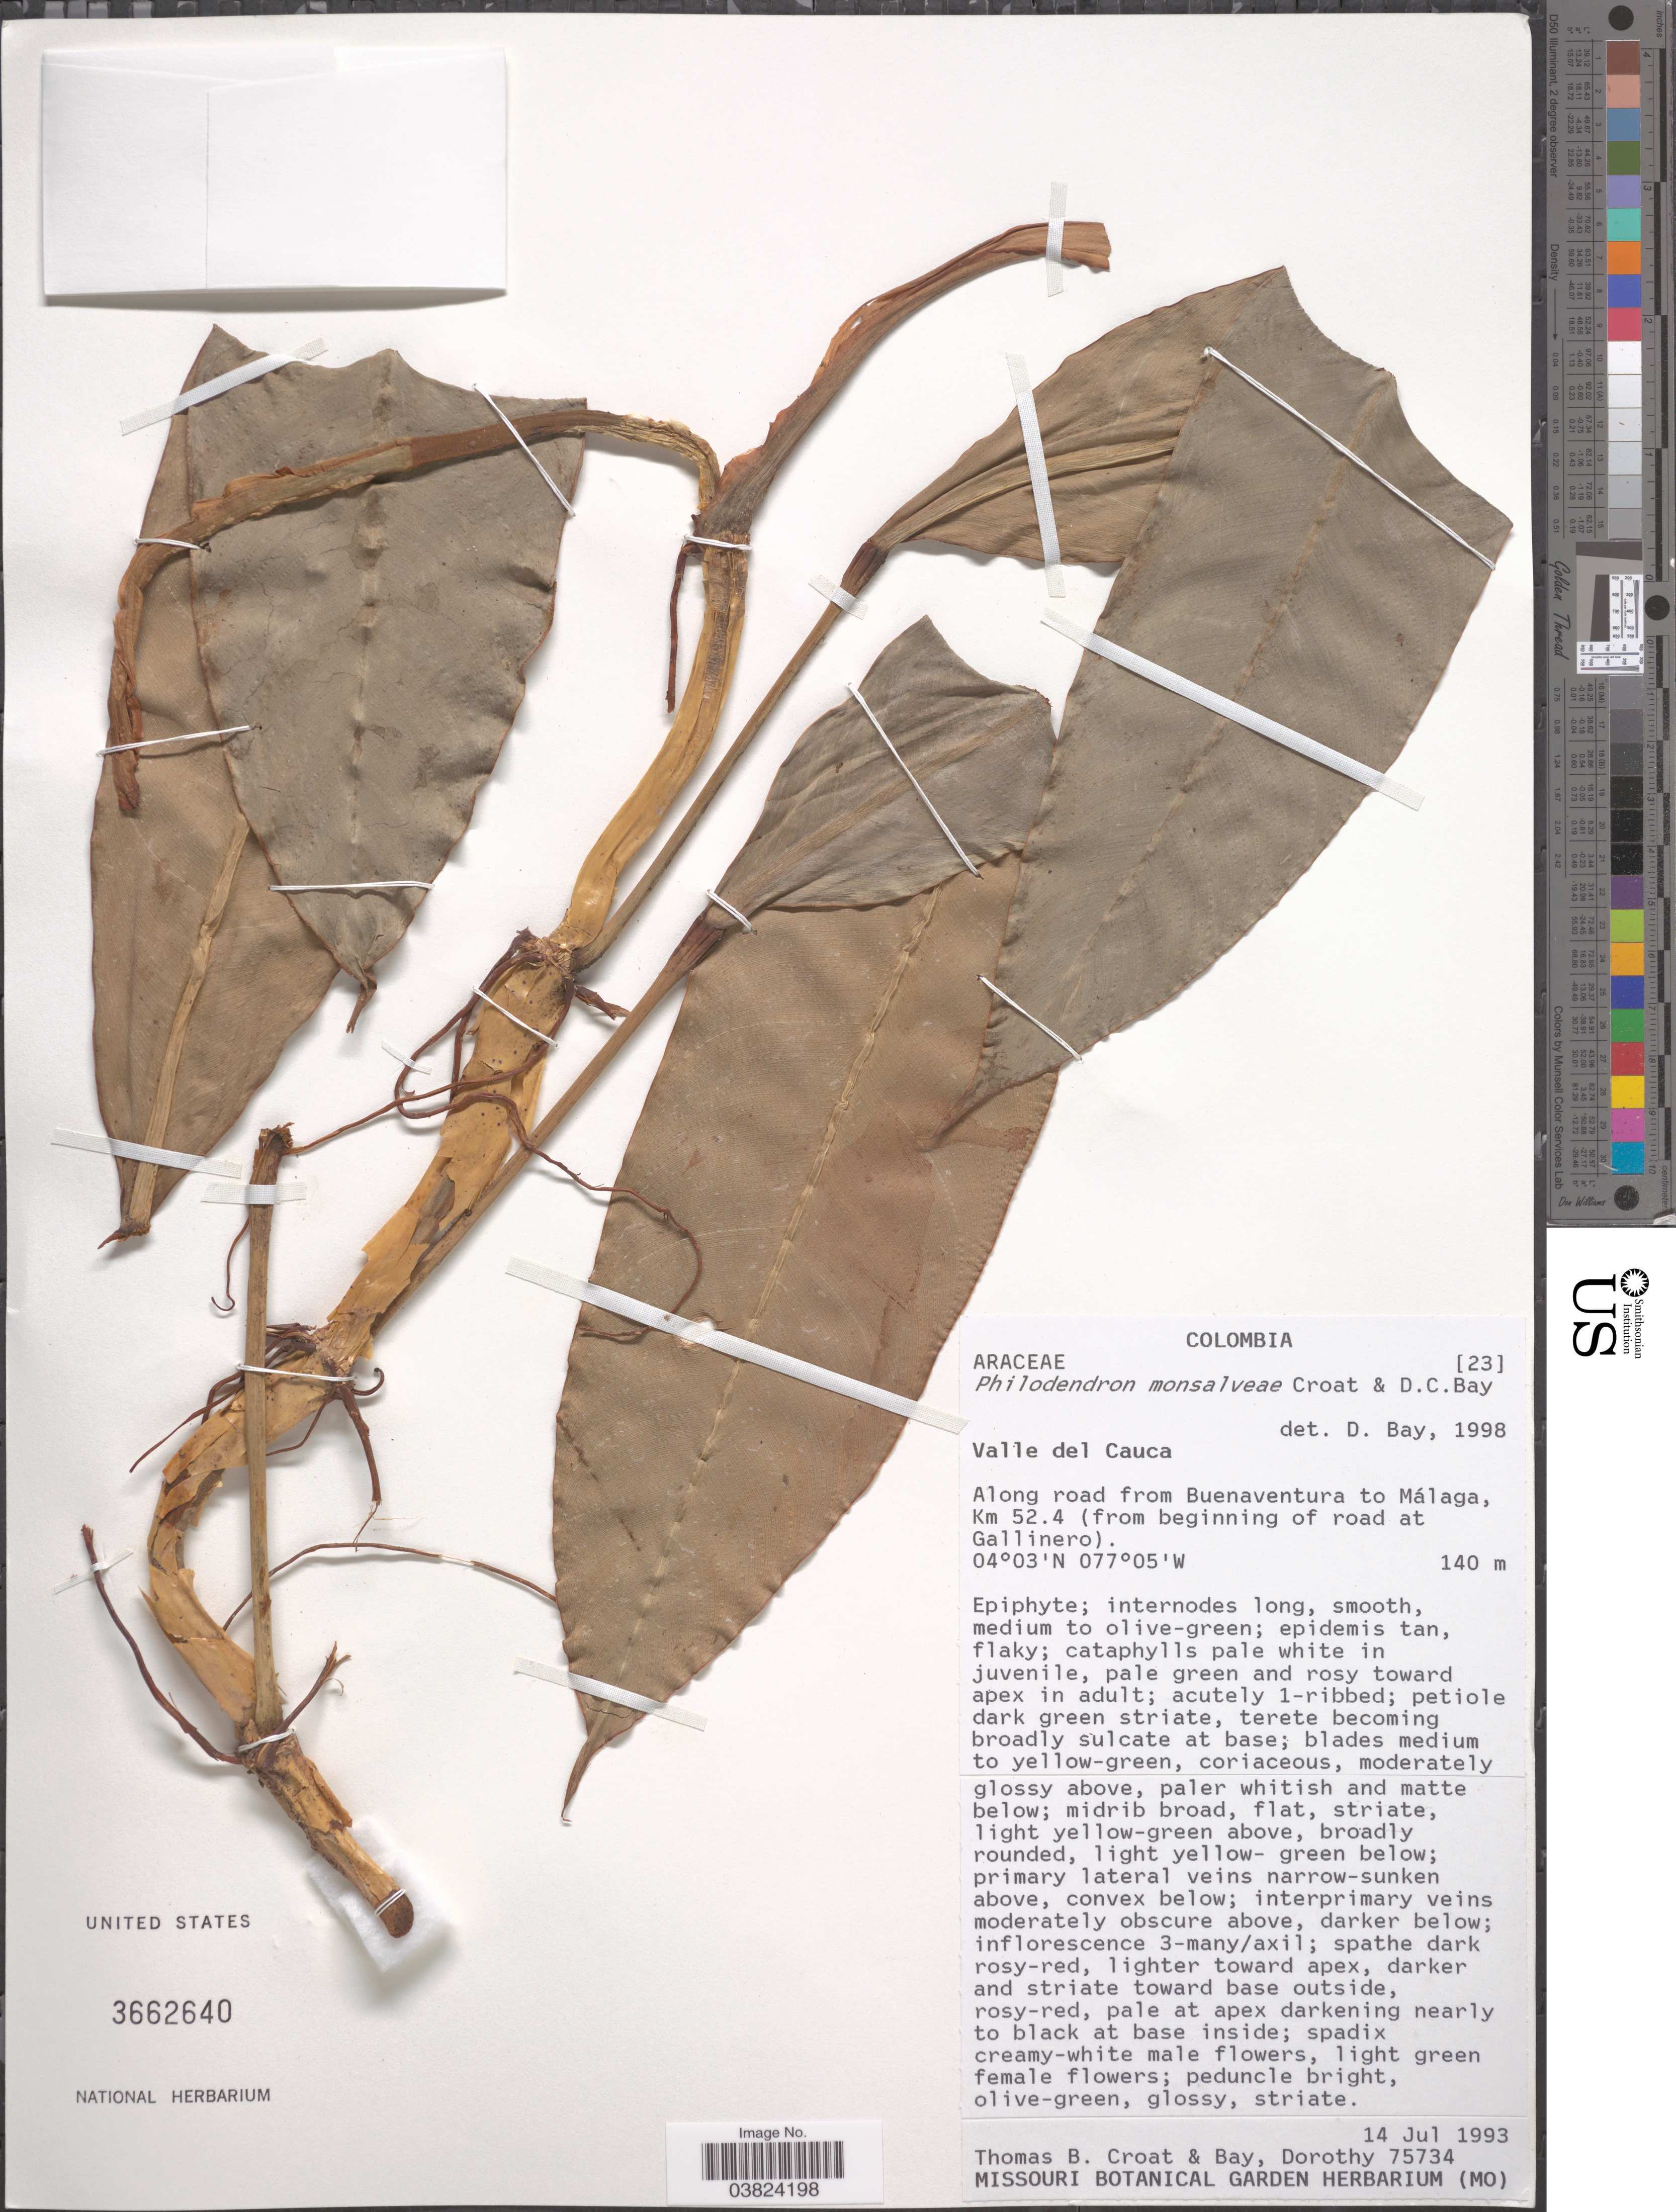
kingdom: Plantae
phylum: Tracheophyta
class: Liliopsida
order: Alismatales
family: Araceae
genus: Philodendron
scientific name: Philodendron monsalveae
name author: Croat & D.C. Bay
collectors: T. B. Croat & D. C. Bay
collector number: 75734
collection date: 1993-07-14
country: Colombia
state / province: Valle del Cauca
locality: Along road from Buenaventura to Málaga, Km 52.4 (from beginning of road at Gallinero).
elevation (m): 140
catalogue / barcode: US 3662640